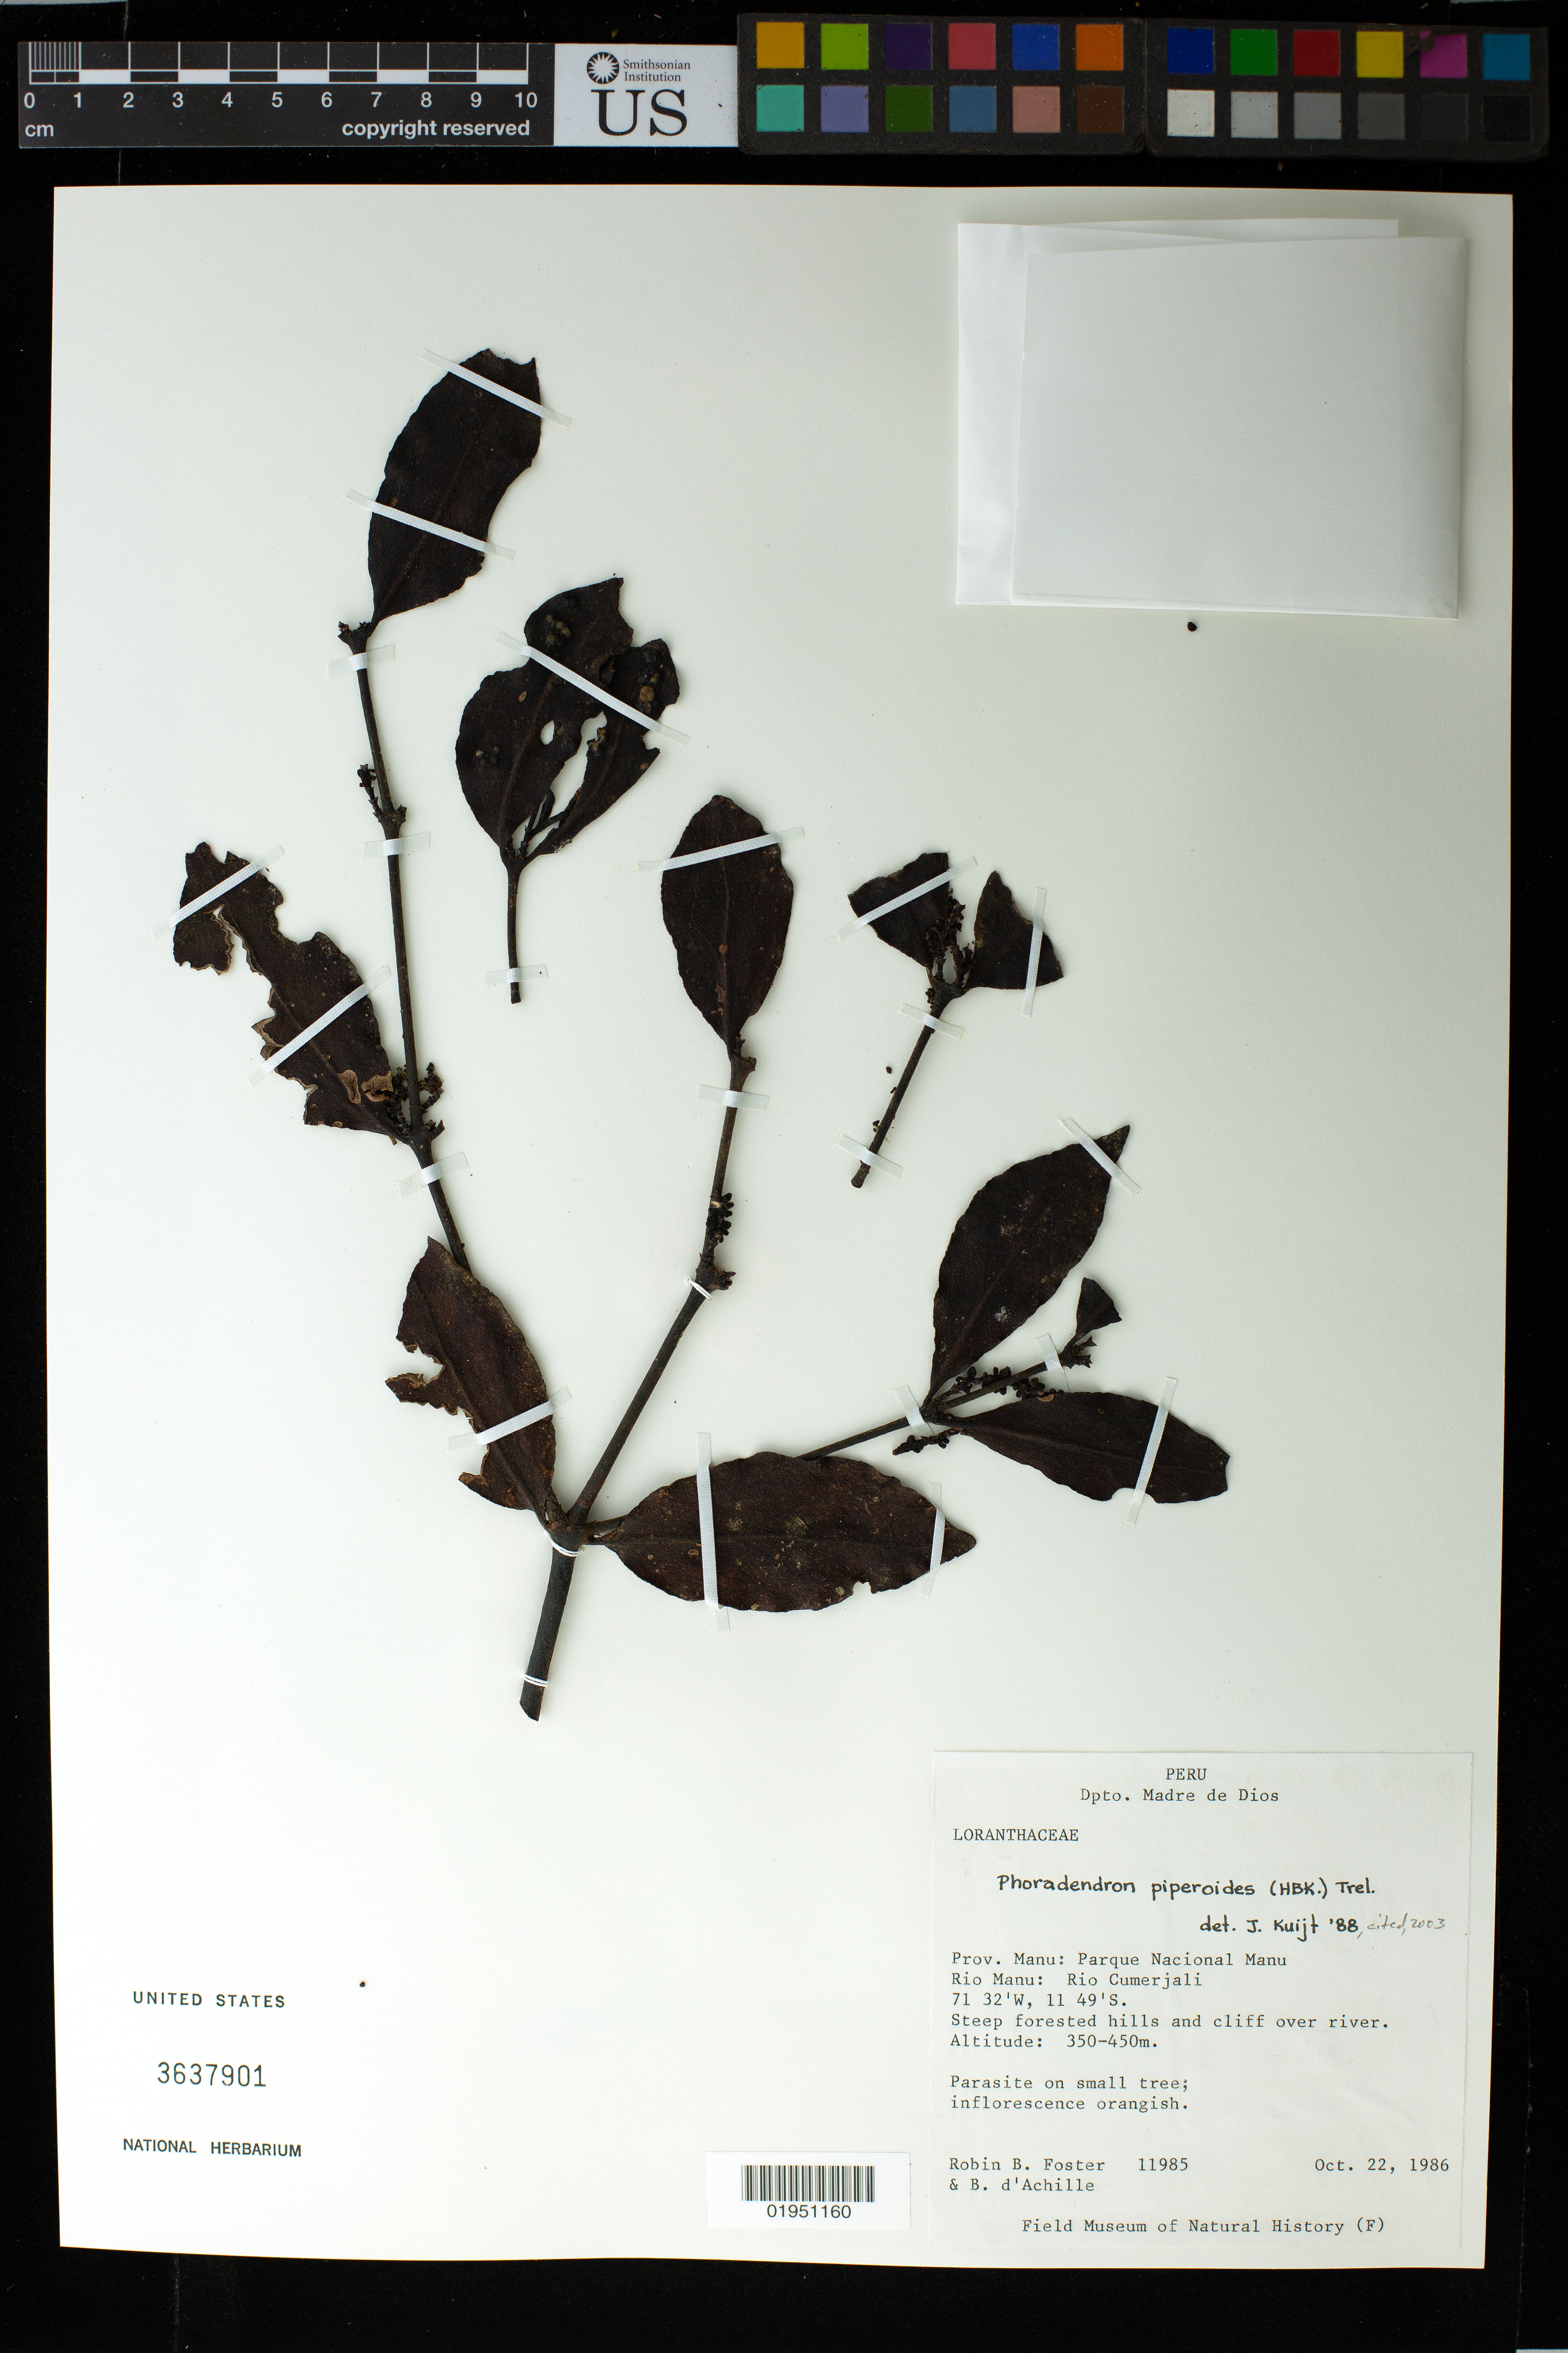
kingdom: Plantae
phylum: Tracheophyta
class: Magnoliopsida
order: Santalales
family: Viscaceae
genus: Phoradendron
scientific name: Phoradendron piperoides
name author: (Kunth) Trel.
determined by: Kuijt, Job, (CANADA)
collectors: R. B. Foster & B. d'Achille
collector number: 11985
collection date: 1986-10-22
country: Peru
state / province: Madre de Dios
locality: Prov. Manu:parque Nacional Manu. Rio Manu:Rio Cumerjali.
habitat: Steep forested hills and cliff over river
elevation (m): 350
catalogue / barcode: US 3637901